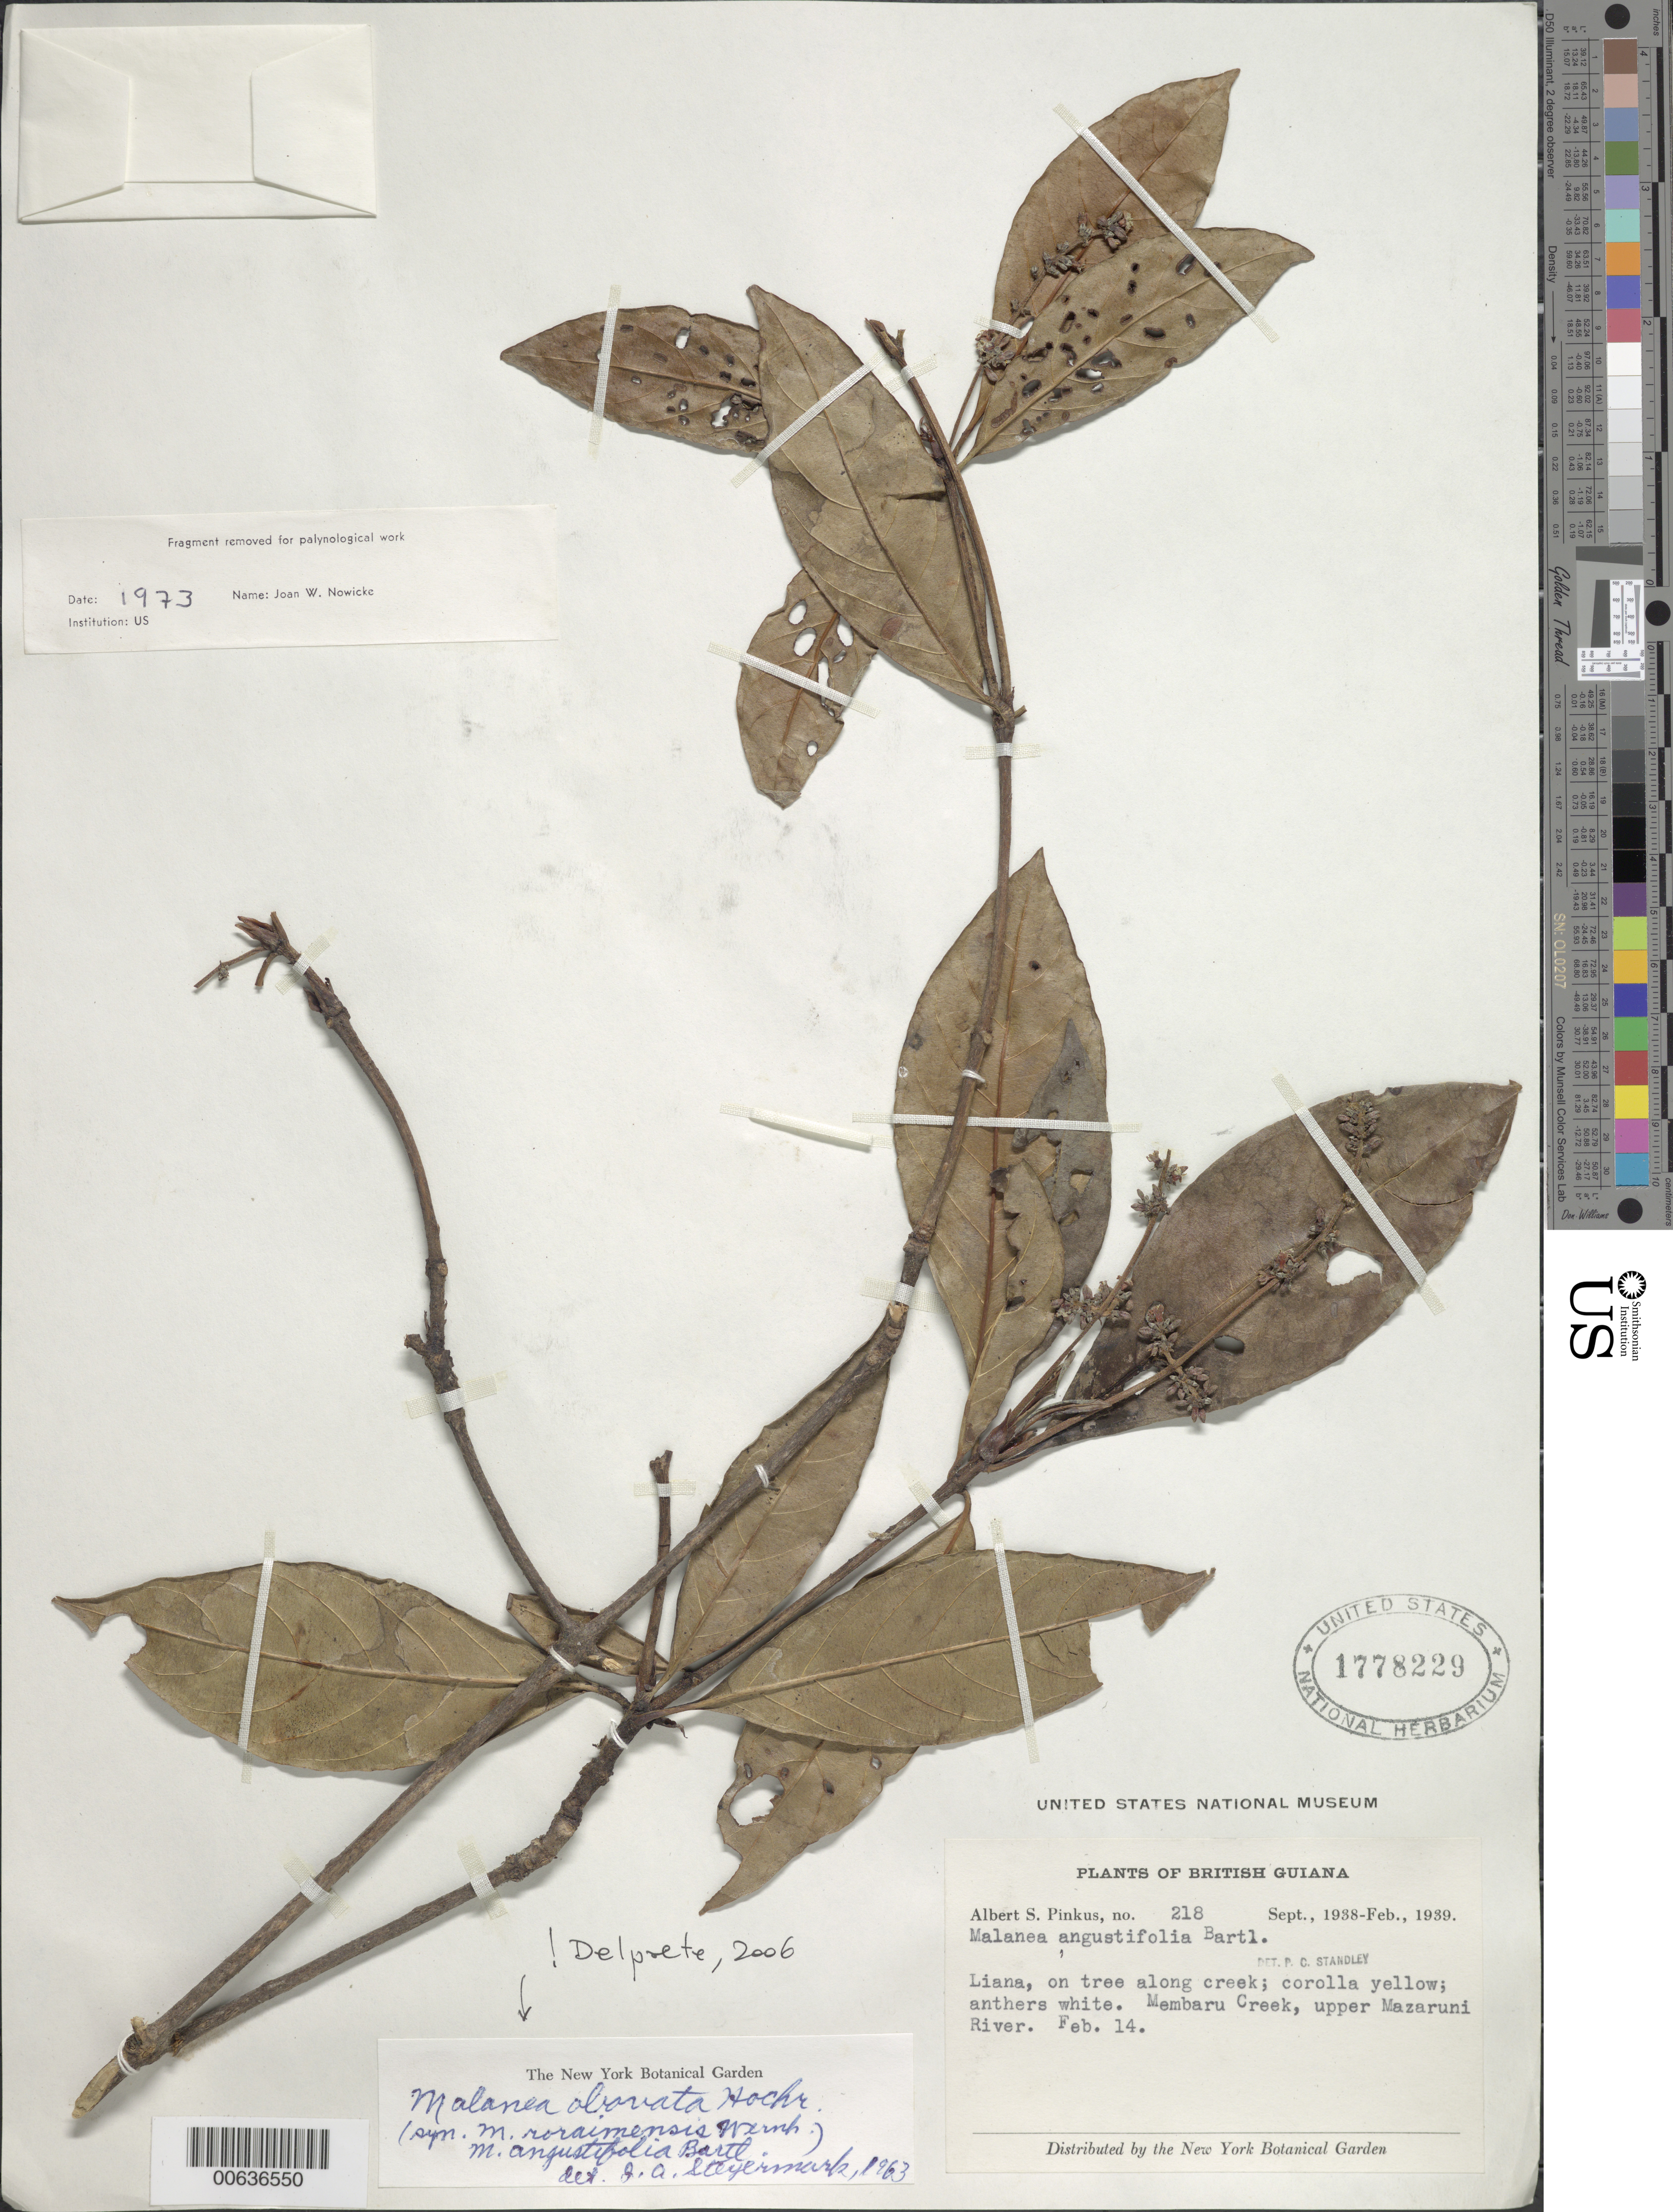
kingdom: Plantae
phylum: Tracheophyta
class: Magnoliopsida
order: Gentianales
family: Rubiaceae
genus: Malanea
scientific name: Malanea obovata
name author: Hochr.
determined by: Delprete, P. G., Herb. de Guyane Cay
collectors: A. Pinkus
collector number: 218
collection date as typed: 14-Feb-39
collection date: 1939-02-14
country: Guyana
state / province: Cuyuni-Mazaruni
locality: Membaru Creek, upper Mazaruni R.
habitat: On tree along creek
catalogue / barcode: US 1778229